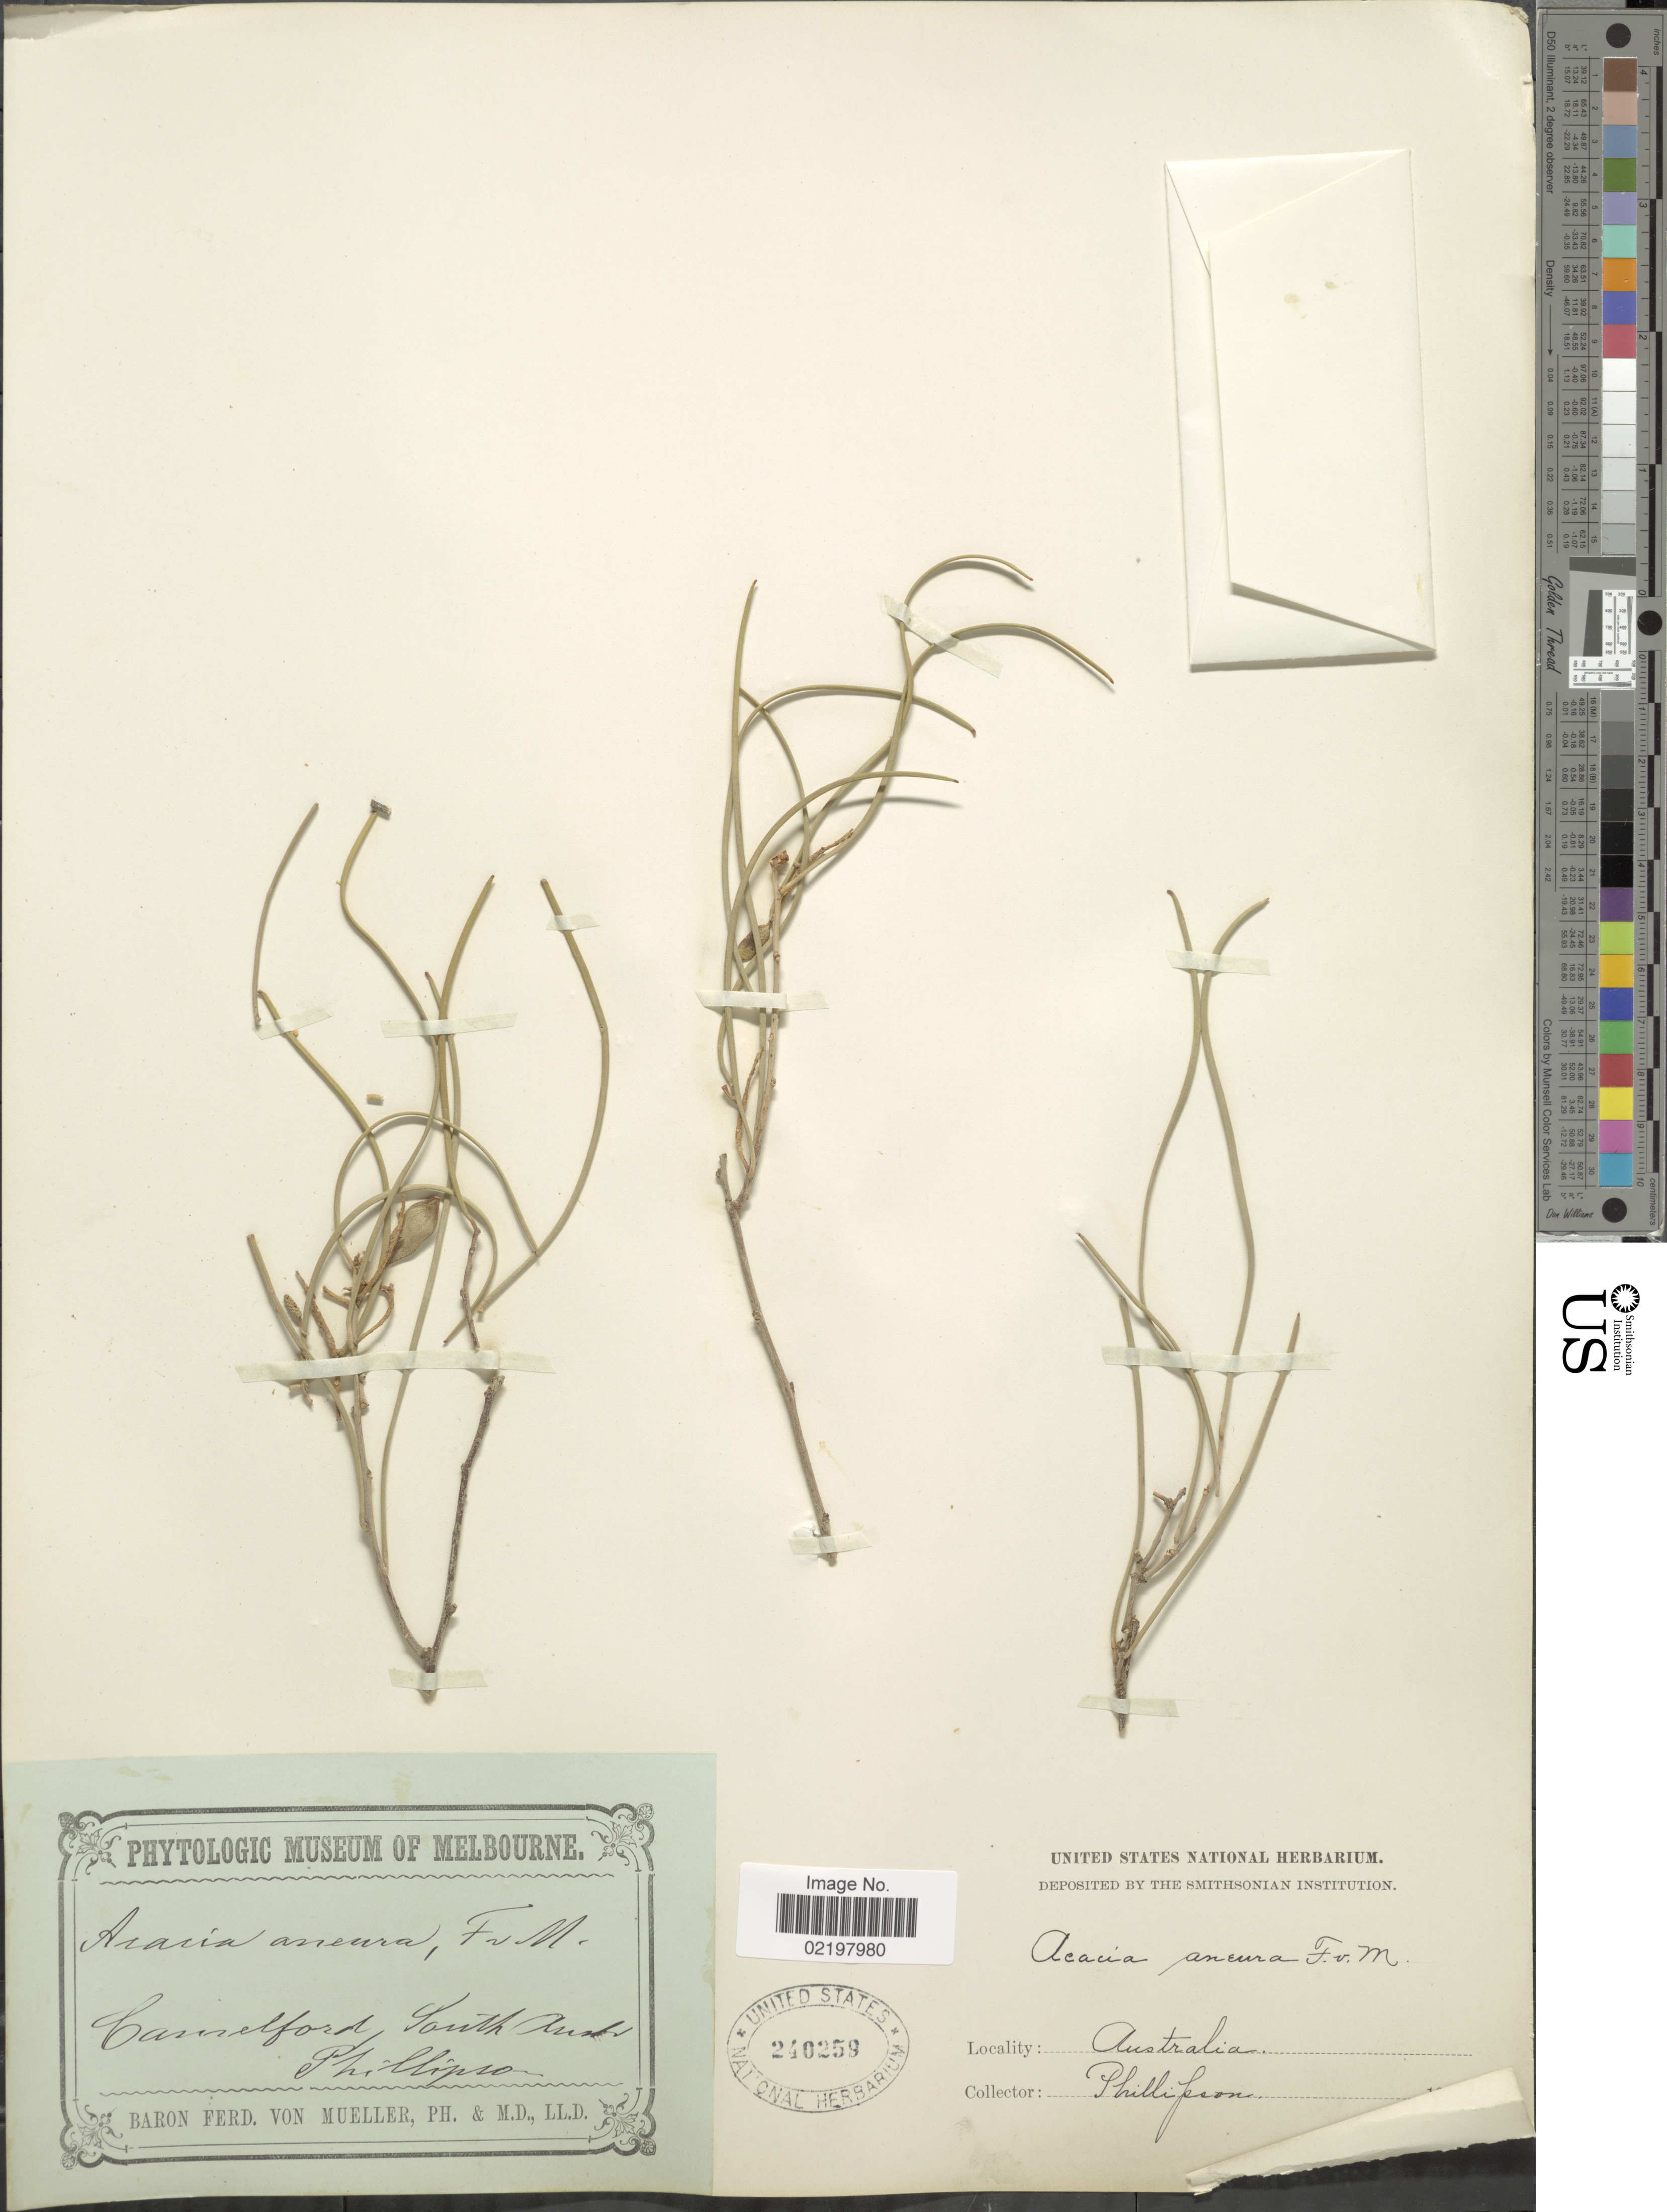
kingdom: Plantae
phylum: Tracheophyta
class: Magnoliopsida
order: Fabales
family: Fabaceae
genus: Acacia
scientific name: Acacia aneura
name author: F. Muell. ex Benth.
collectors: Phillipson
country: Australia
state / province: South Australia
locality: Camelford South Austr.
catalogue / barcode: US 240259